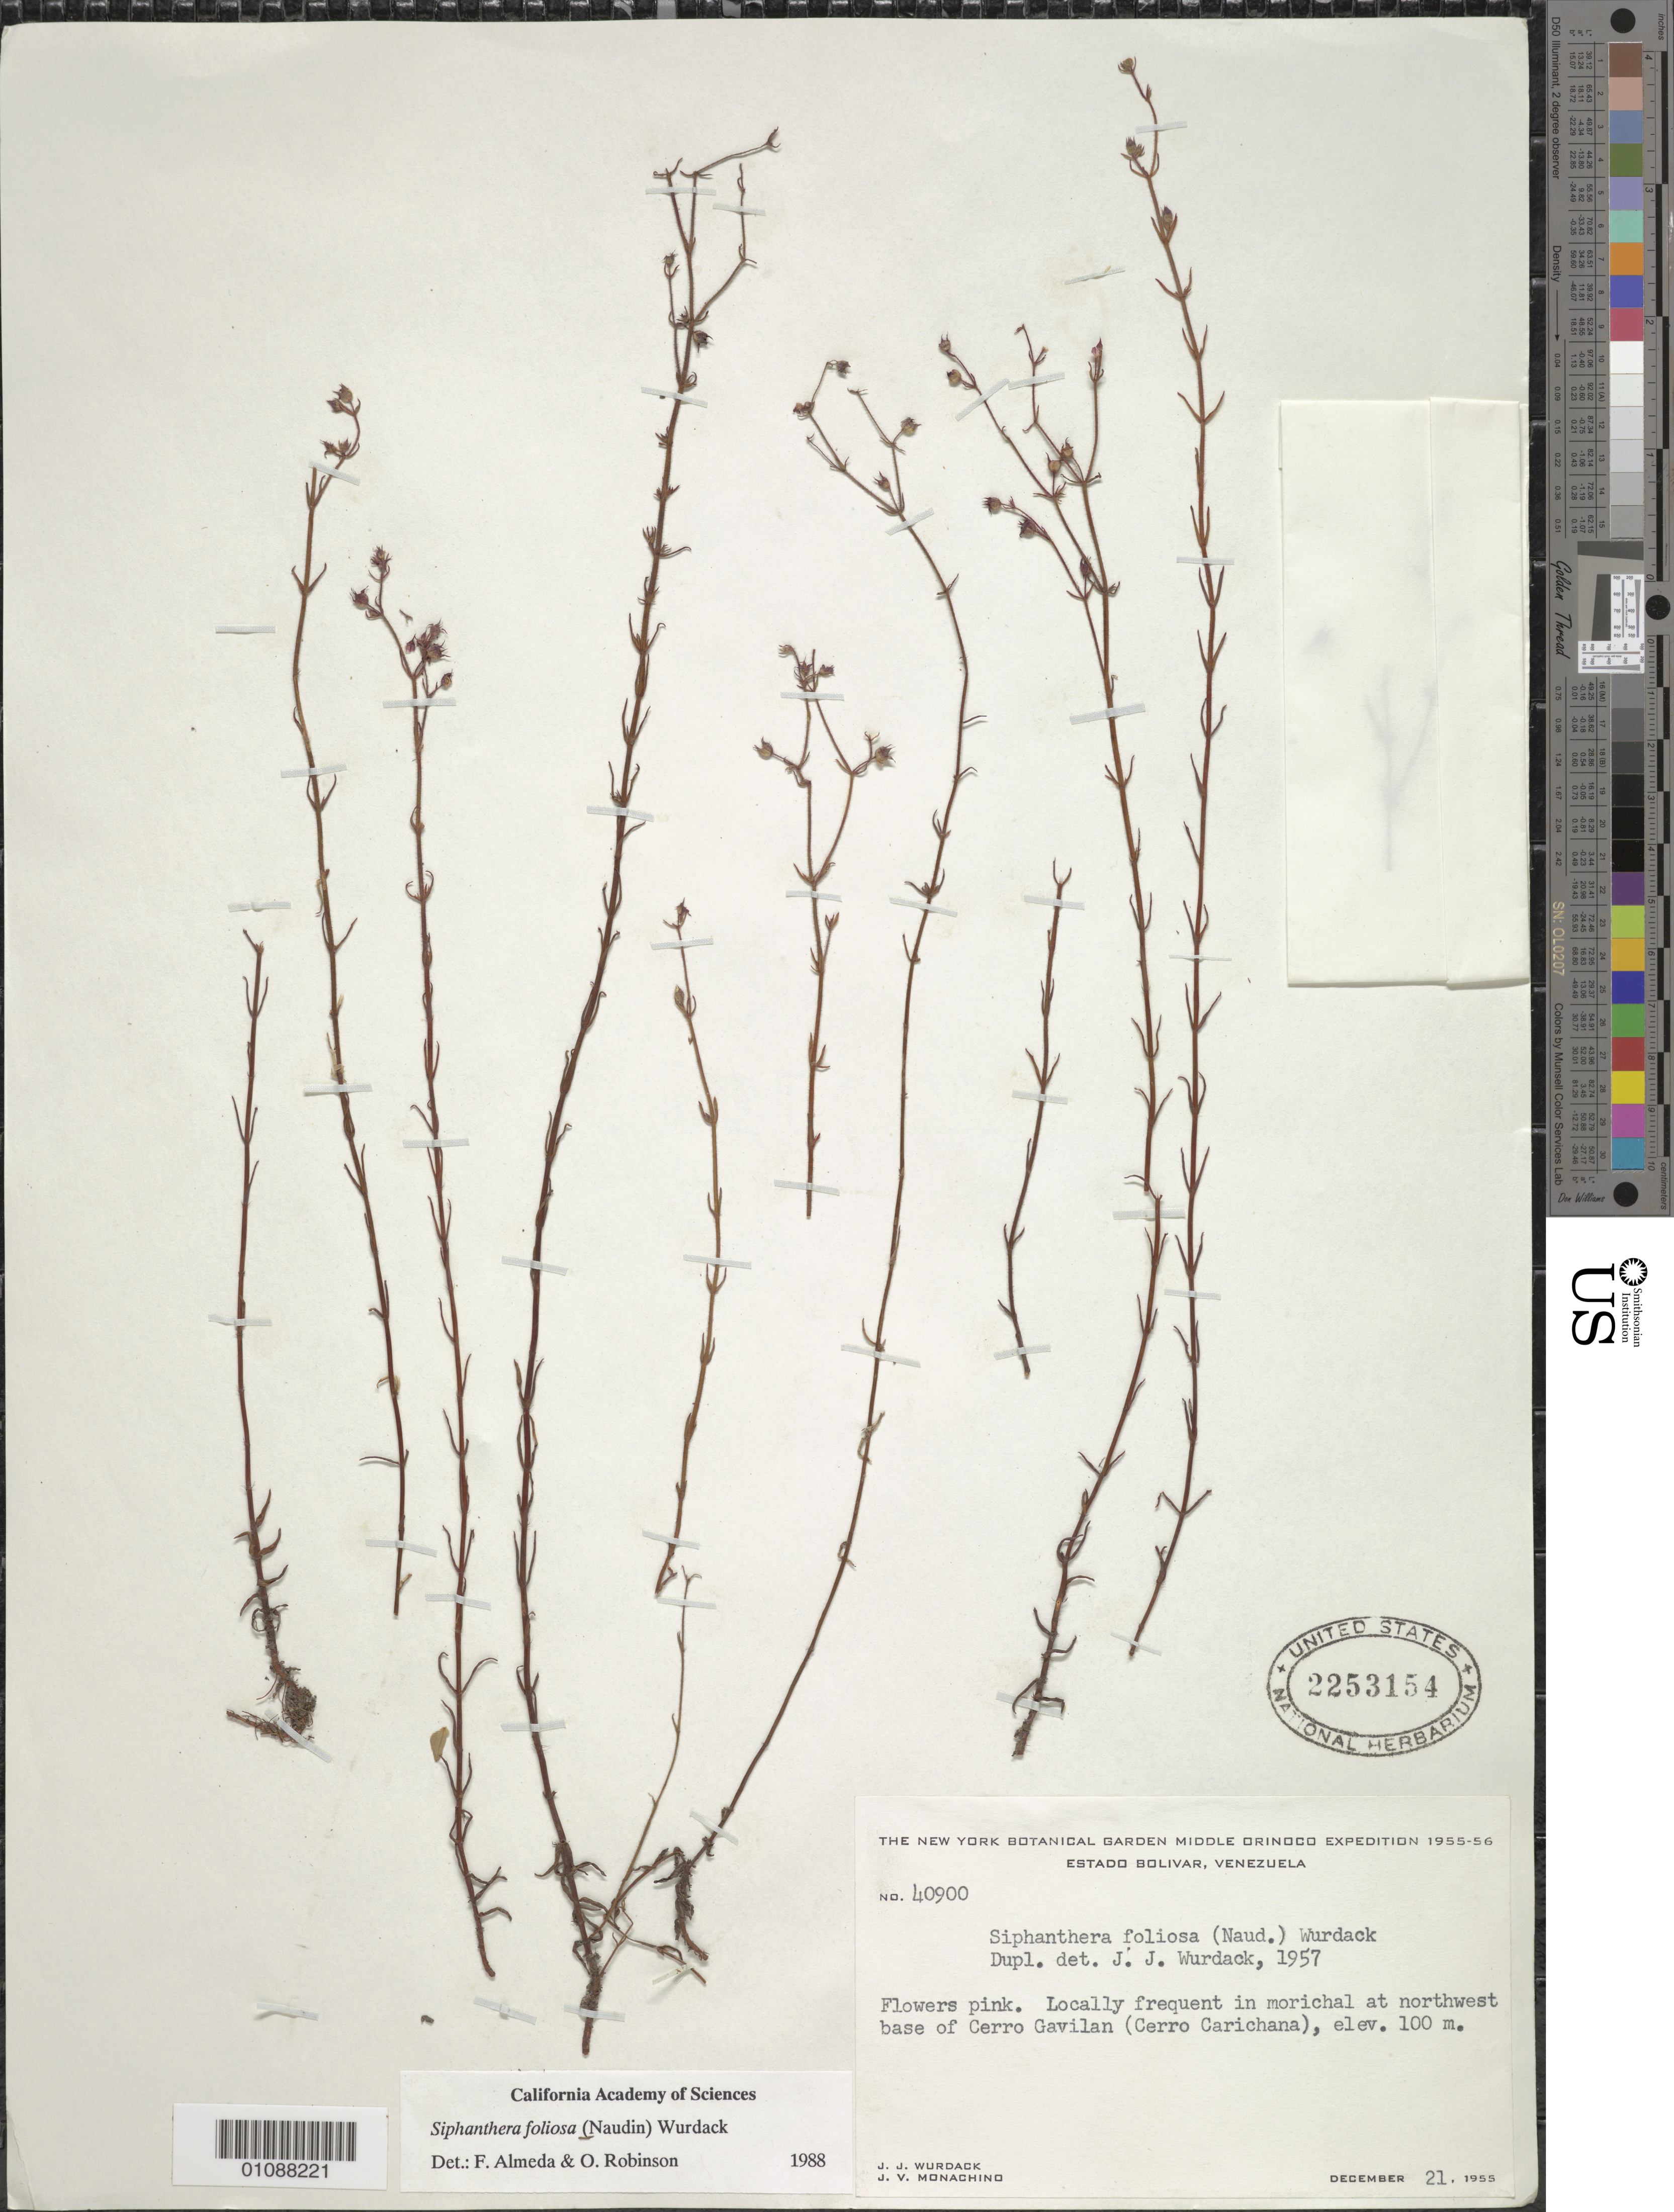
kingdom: Plantae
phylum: Tracheophyta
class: Magnoliopsida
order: Myrtales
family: Melastomataceae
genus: Siphanthera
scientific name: Siphanthera foliosa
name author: (Naudin) Wurdack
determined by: Almeda, F.; Robinson, O. R.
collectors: J. J. Wurdack & J. V. Monachino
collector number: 40900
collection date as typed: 21-Dec-55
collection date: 1955-12-21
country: Venezuela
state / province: Bolívar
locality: Cerro Gavilan (Cerro Carichana), northwest base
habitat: Morichal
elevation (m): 100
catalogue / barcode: US 2253154